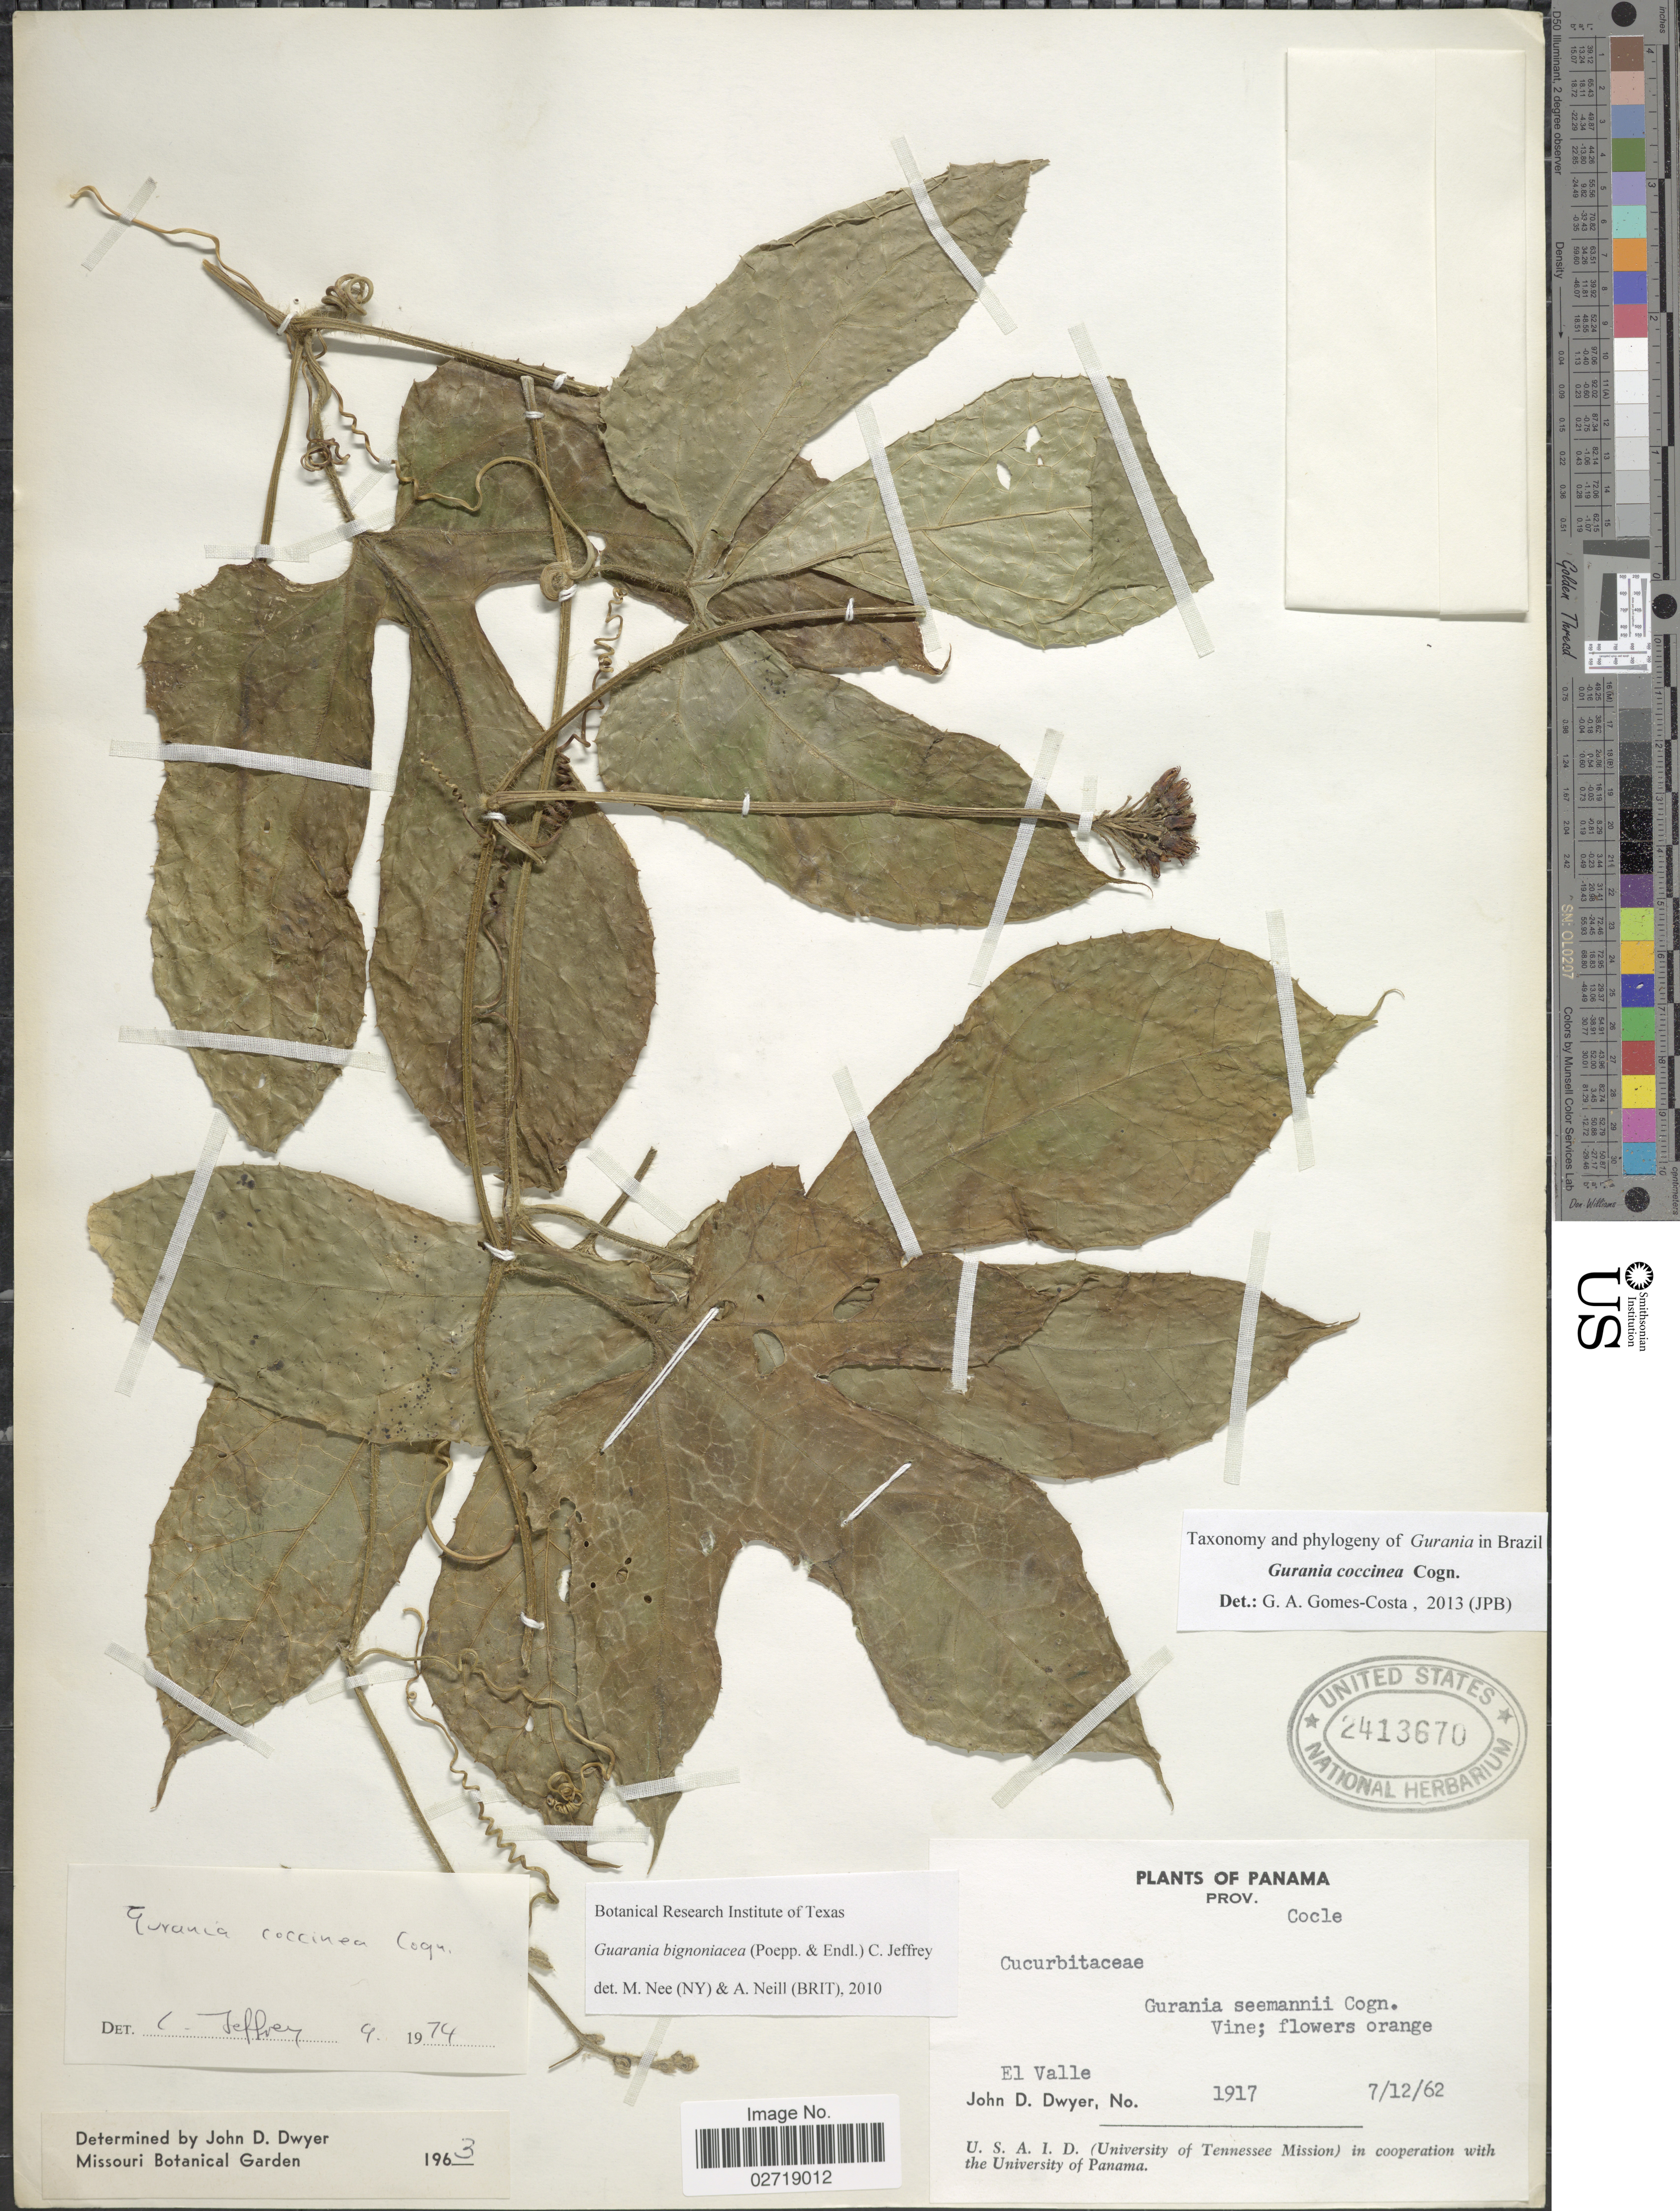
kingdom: Plantae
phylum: Tracheophyta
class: Magnoliopsida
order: Cucurbitales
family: Cucurbitaceae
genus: Gurania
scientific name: Gurania coccinea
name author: Cogn.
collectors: J. D. Dwyer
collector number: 1917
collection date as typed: Transcribed d/m/y: 7/12/62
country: Panama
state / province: Coclé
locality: El Valle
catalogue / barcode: US 2413670